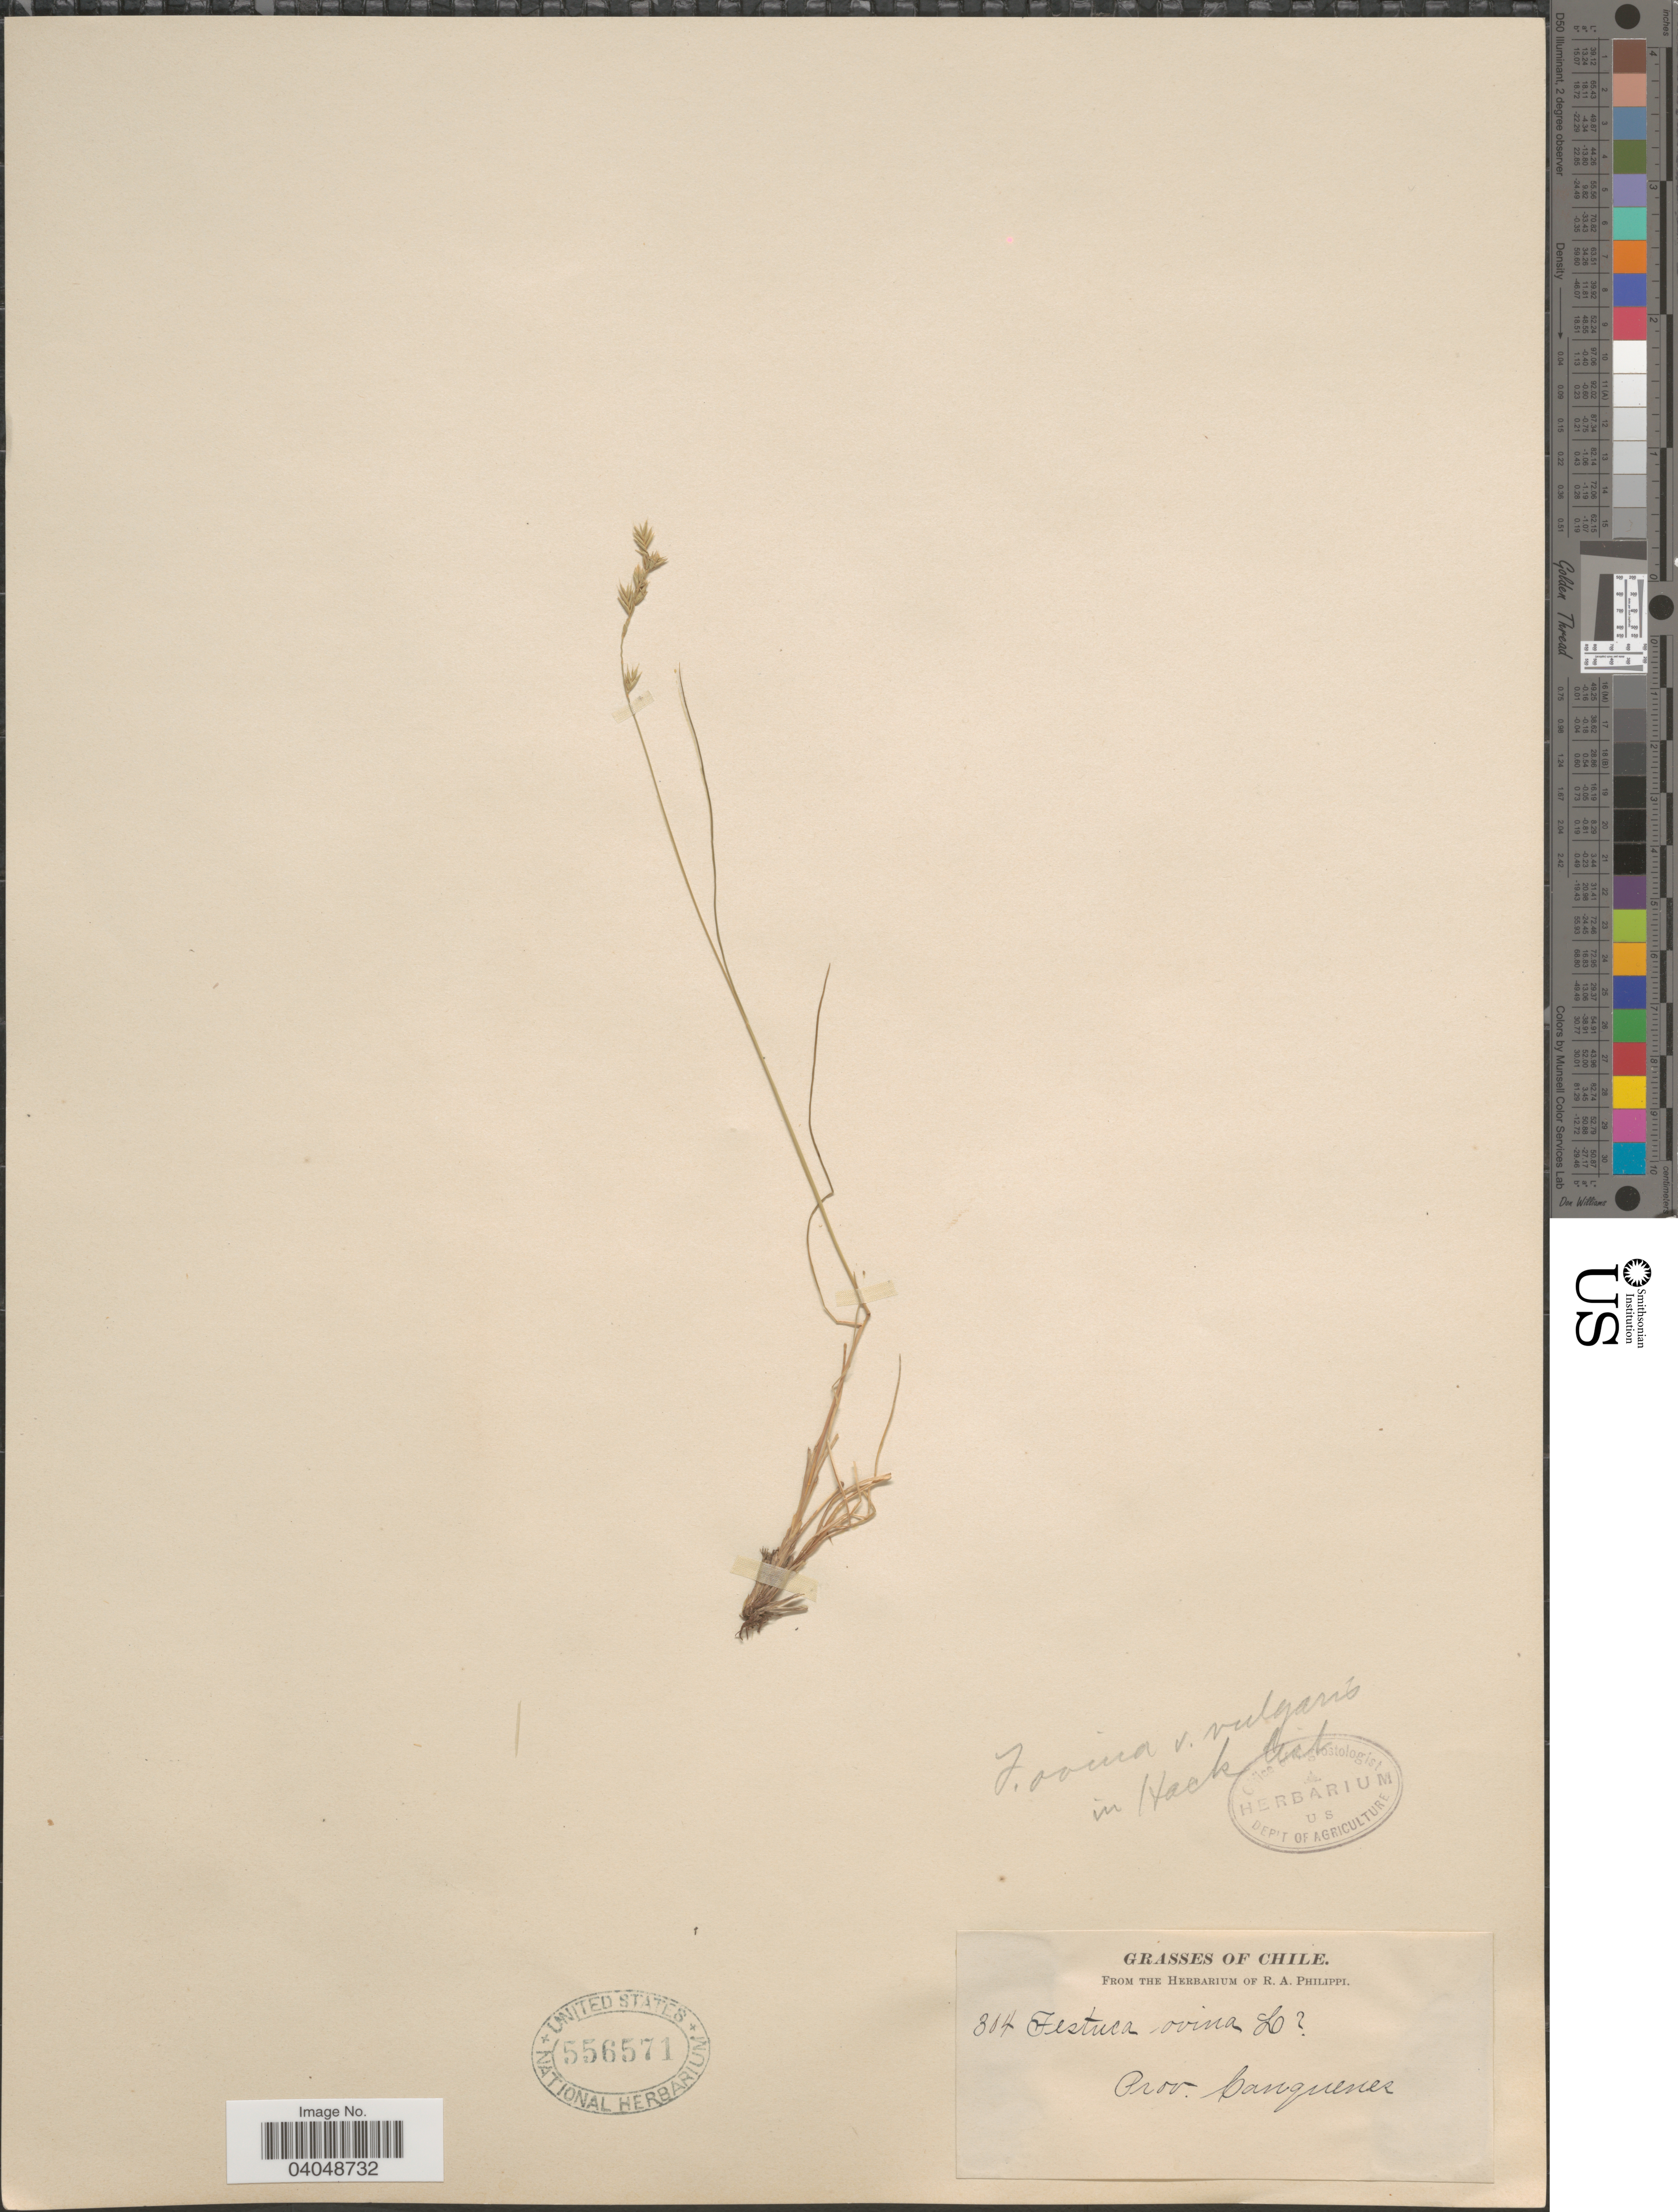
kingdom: Plantae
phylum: Tracheophyta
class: Liliopsida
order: Poales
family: Poaceae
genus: Festuca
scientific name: Festuca sp.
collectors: ex. herb. R.A. Philippi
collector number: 304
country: Chile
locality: Prov. Cauquenes.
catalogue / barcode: US 556571